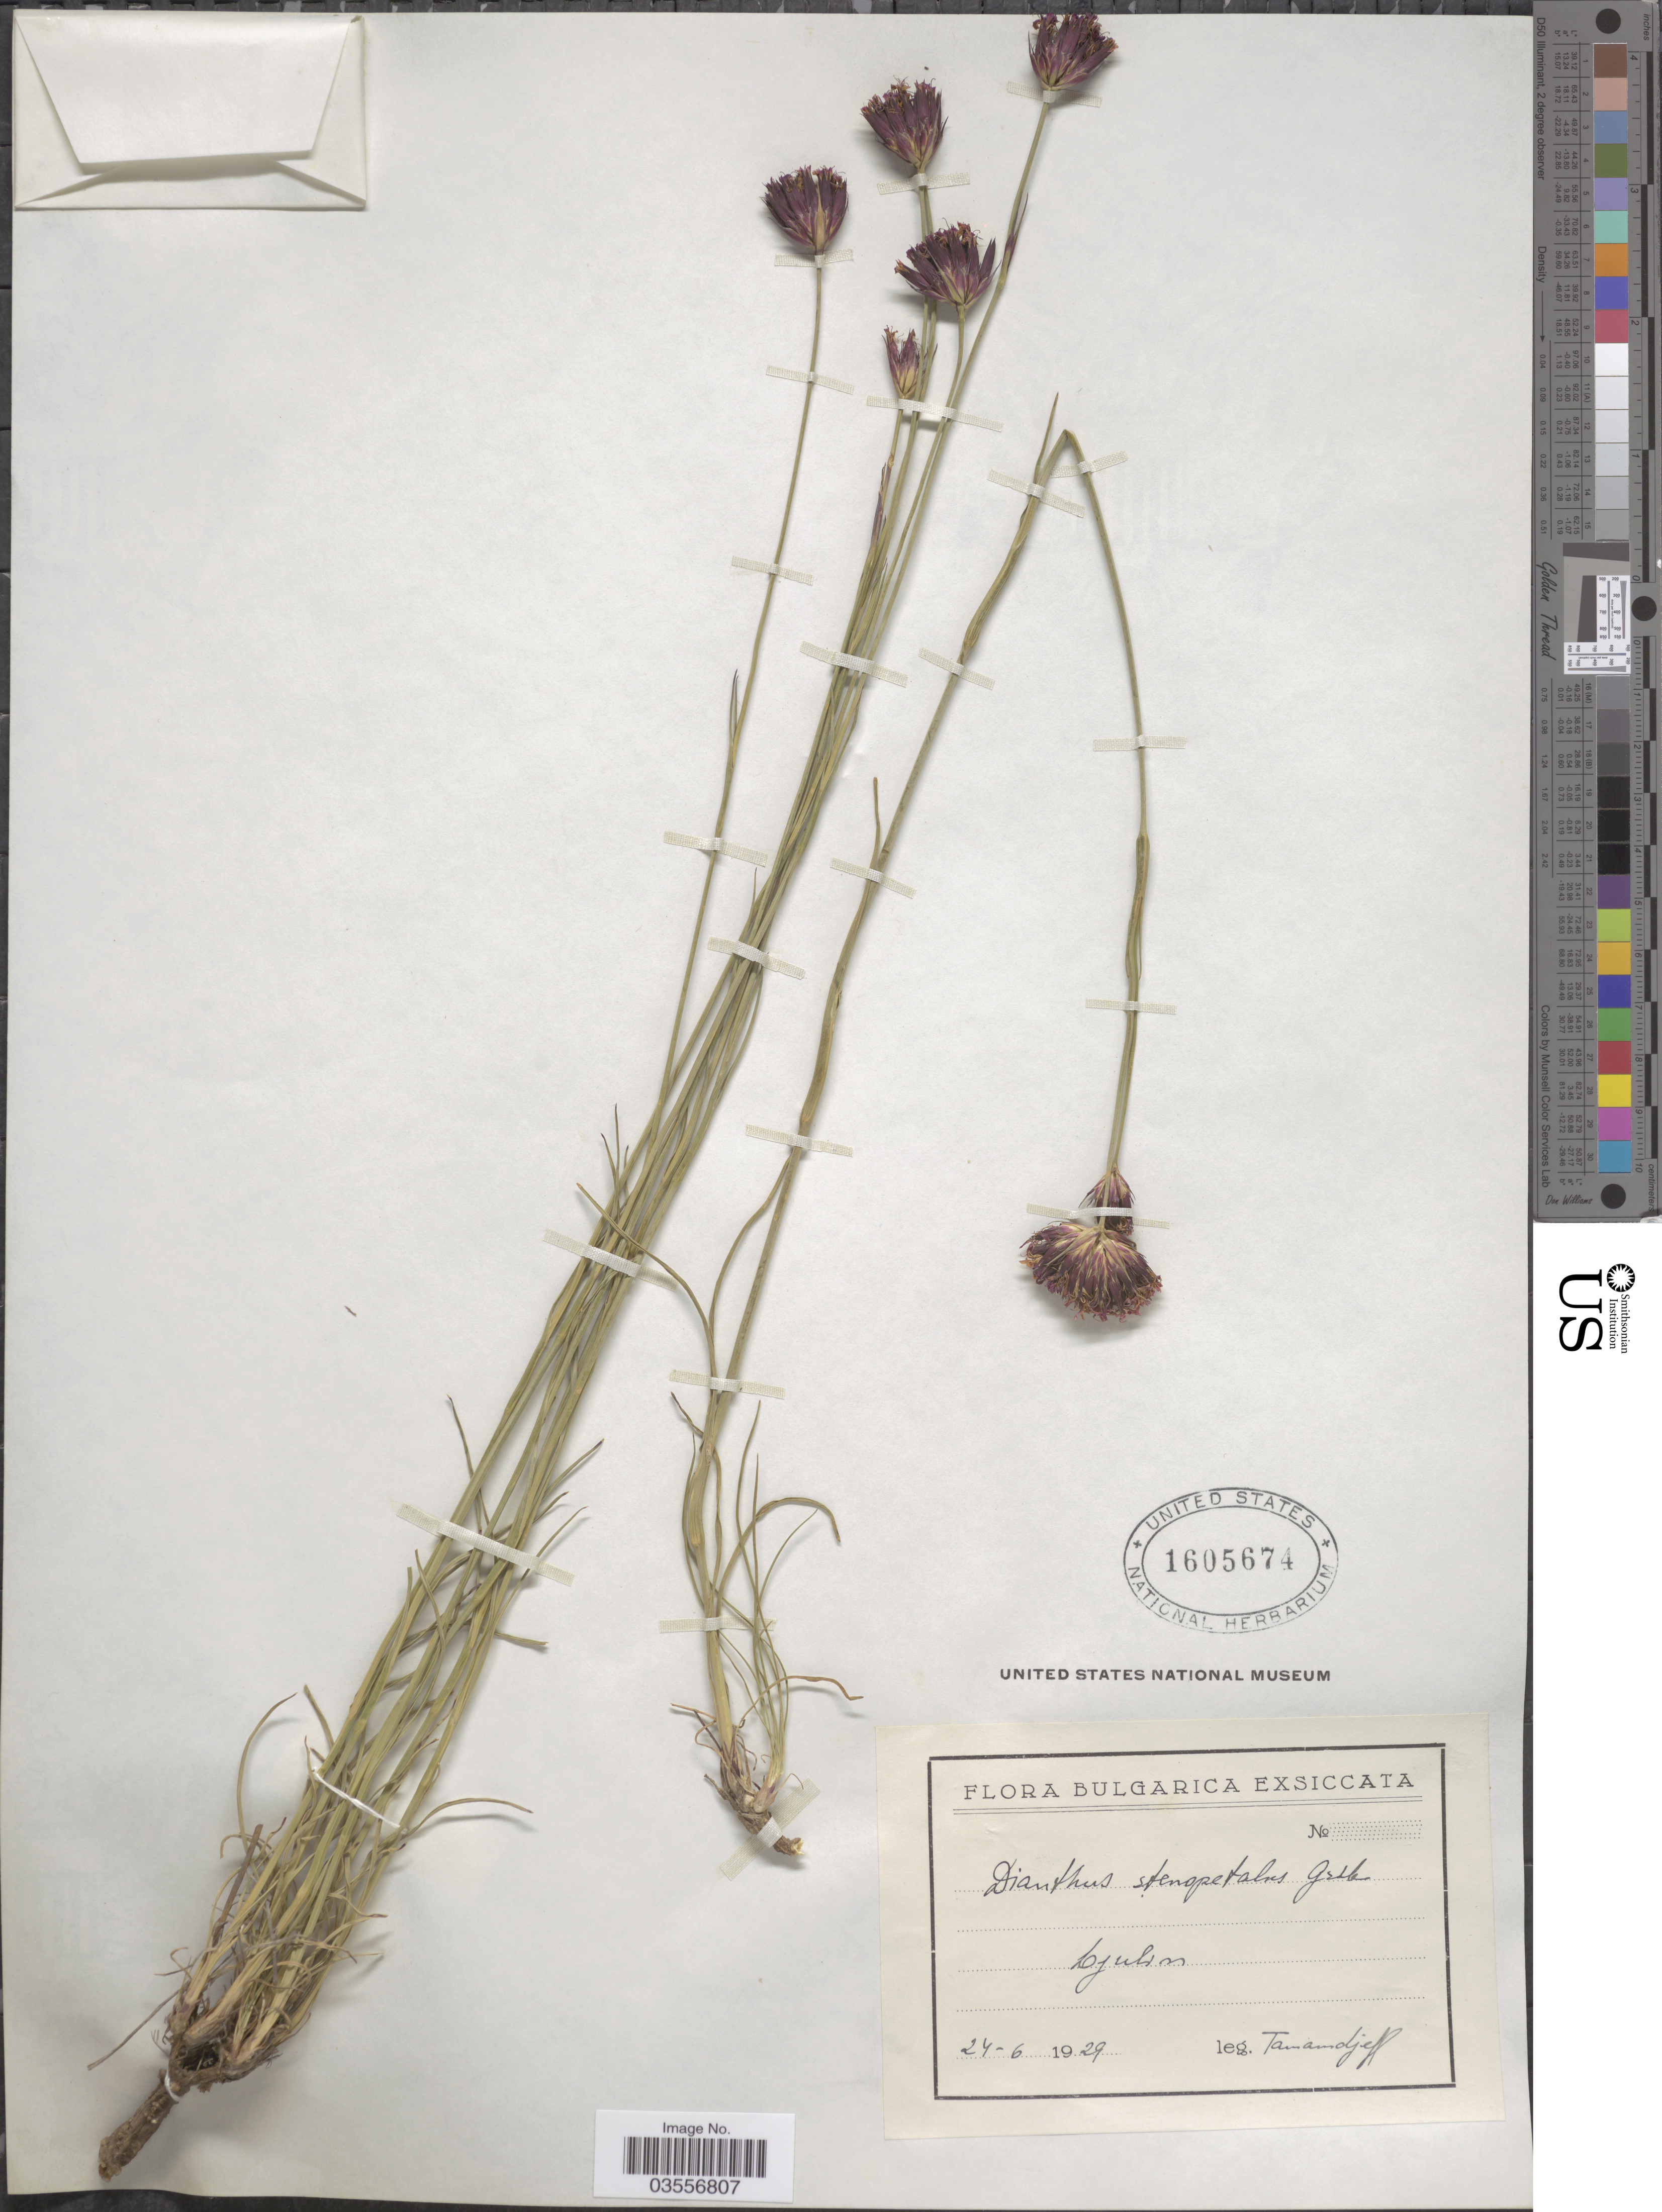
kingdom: Plantae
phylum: Tracheophyta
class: Magnoliopsida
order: Caryophyllales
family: Caryophyllaceae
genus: Dianthus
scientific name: Dianthus stenopetalus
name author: Griseb.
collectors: -. Tamamdjeff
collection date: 1929-06-24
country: Bulgaria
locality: Zjulon [interpreted].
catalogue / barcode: US 1605674